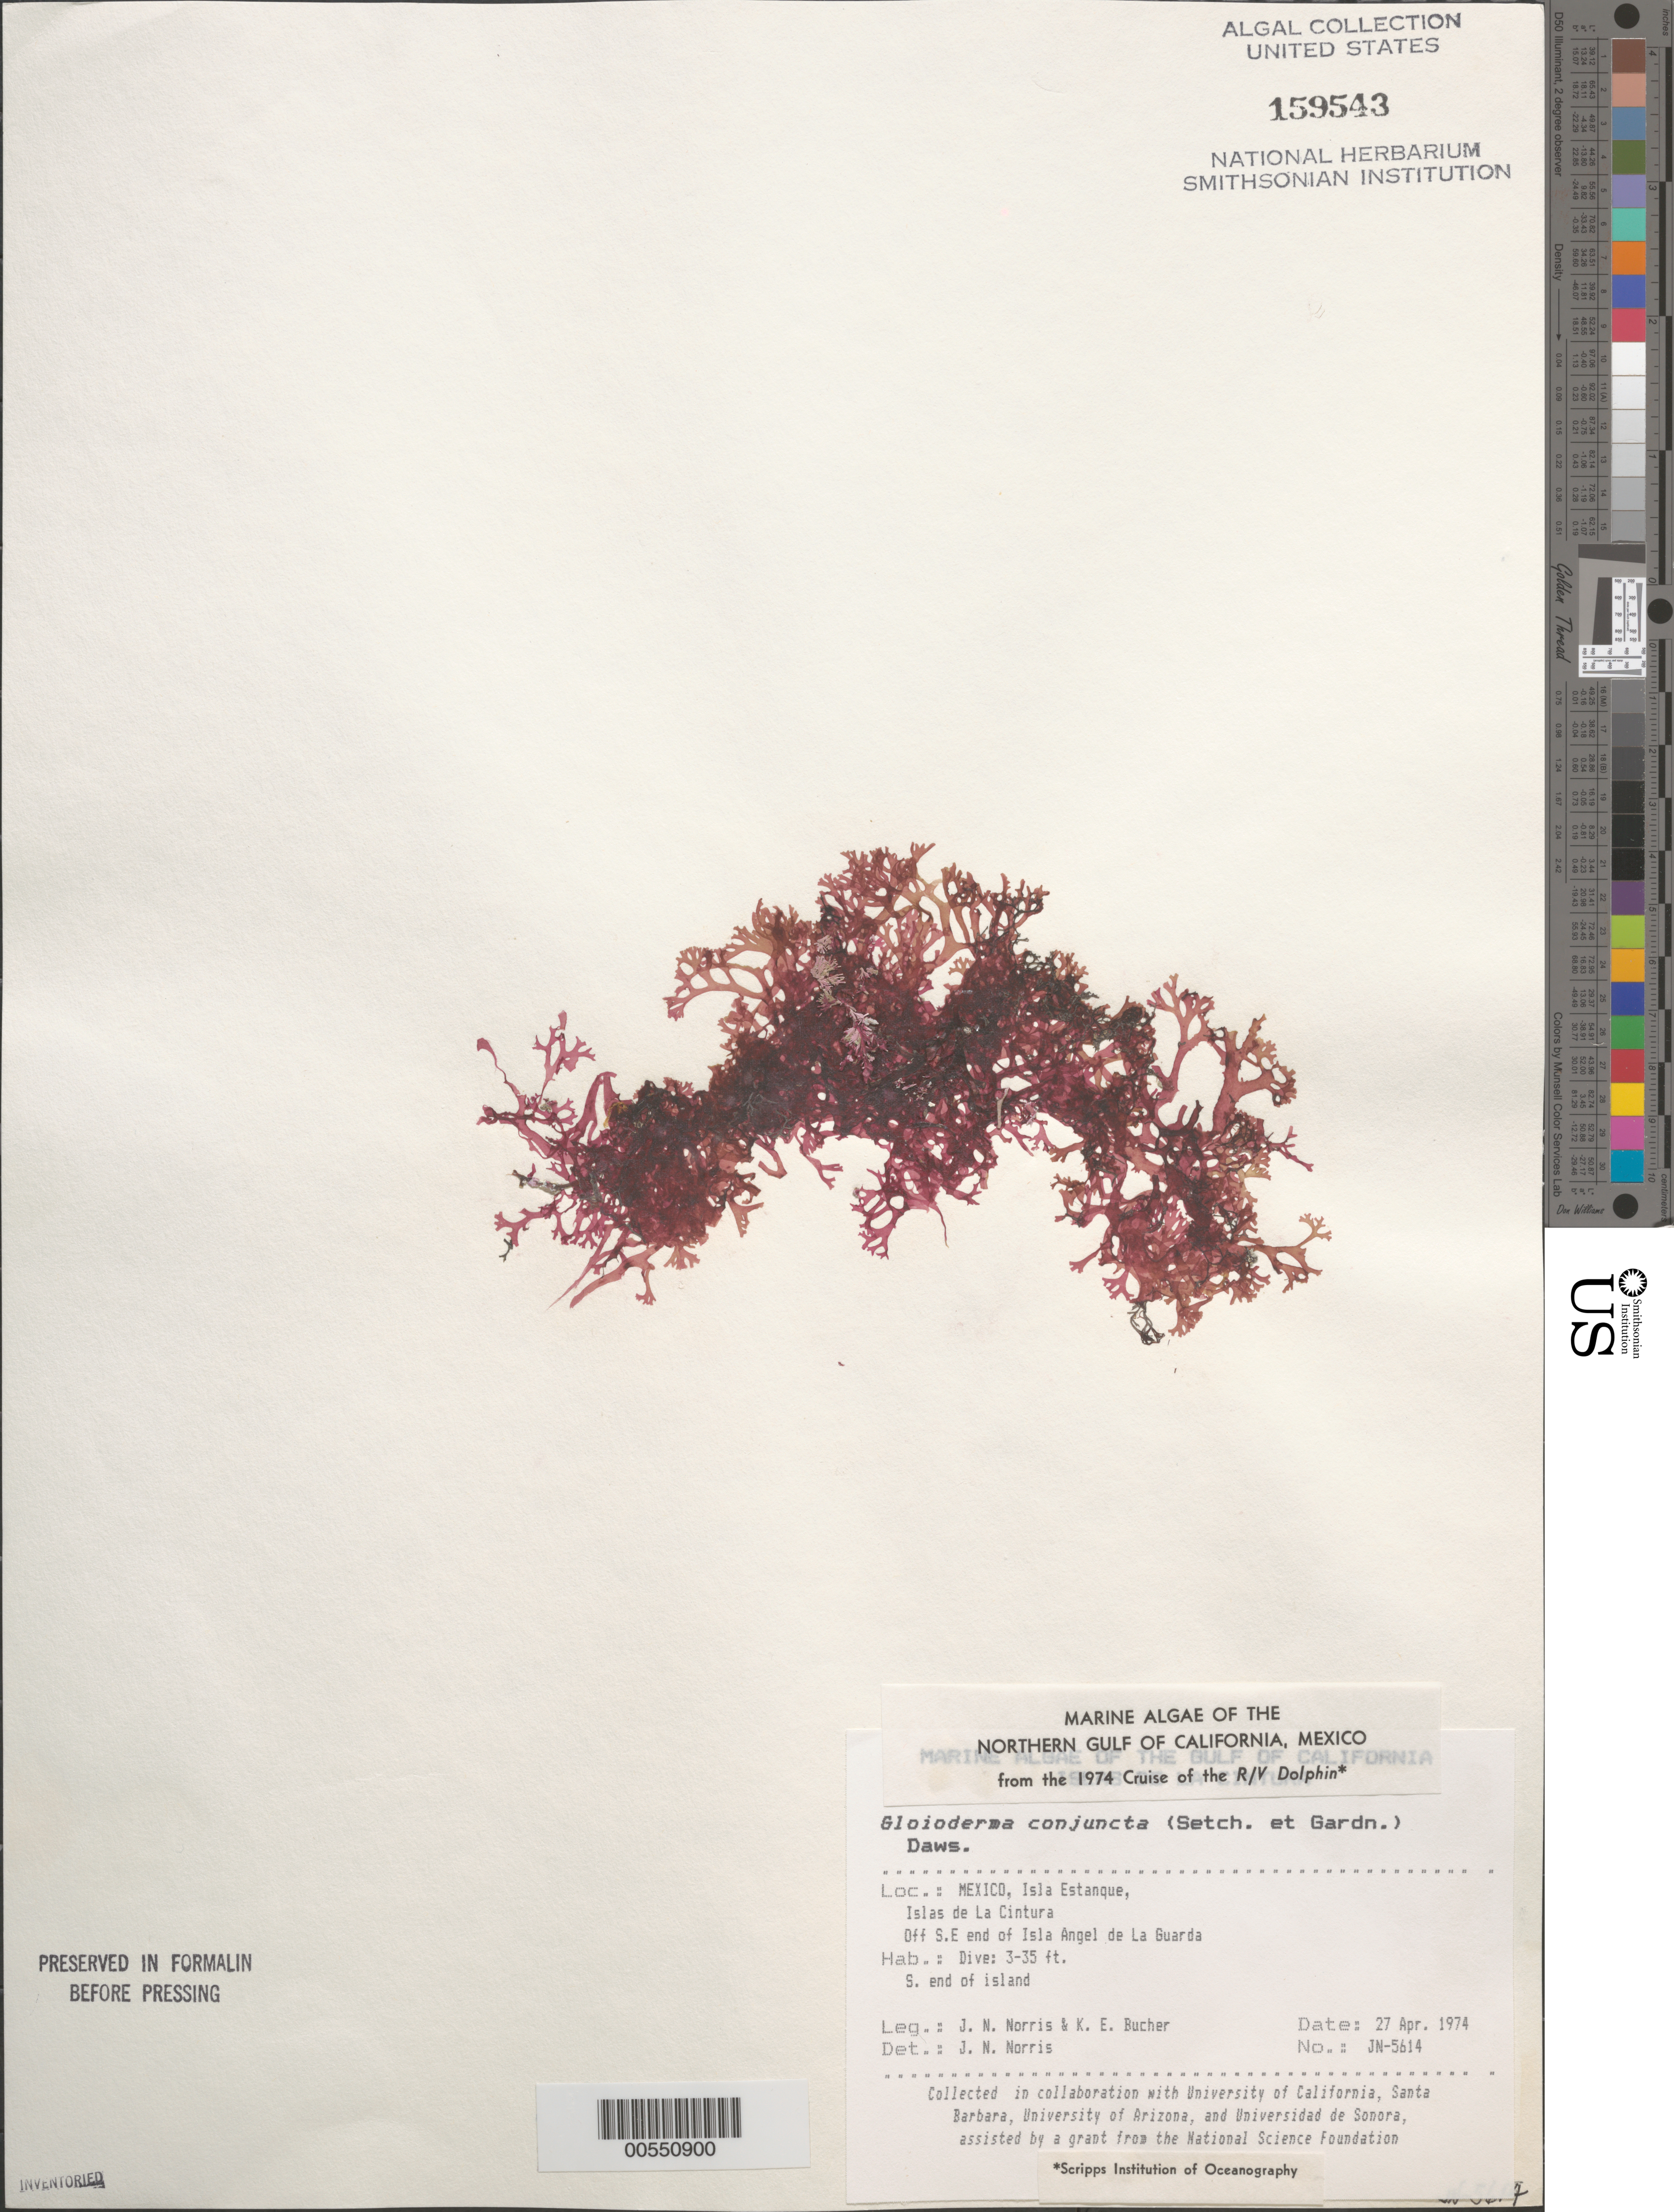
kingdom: Plantae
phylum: Rhodophyta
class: Florideophyceae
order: Rhodymeniales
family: Faucheaceae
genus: Gloioderma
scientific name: Gloioderma conjuncta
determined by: Norris, James N.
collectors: J. N. Norris & K. E. Bucher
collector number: JN-5614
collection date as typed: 27 Apr 1974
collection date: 1974-04-27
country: Mexico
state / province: Baja California Norte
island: Isla Estanque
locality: Off Isla Angel de la Guarda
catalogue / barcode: US 159543